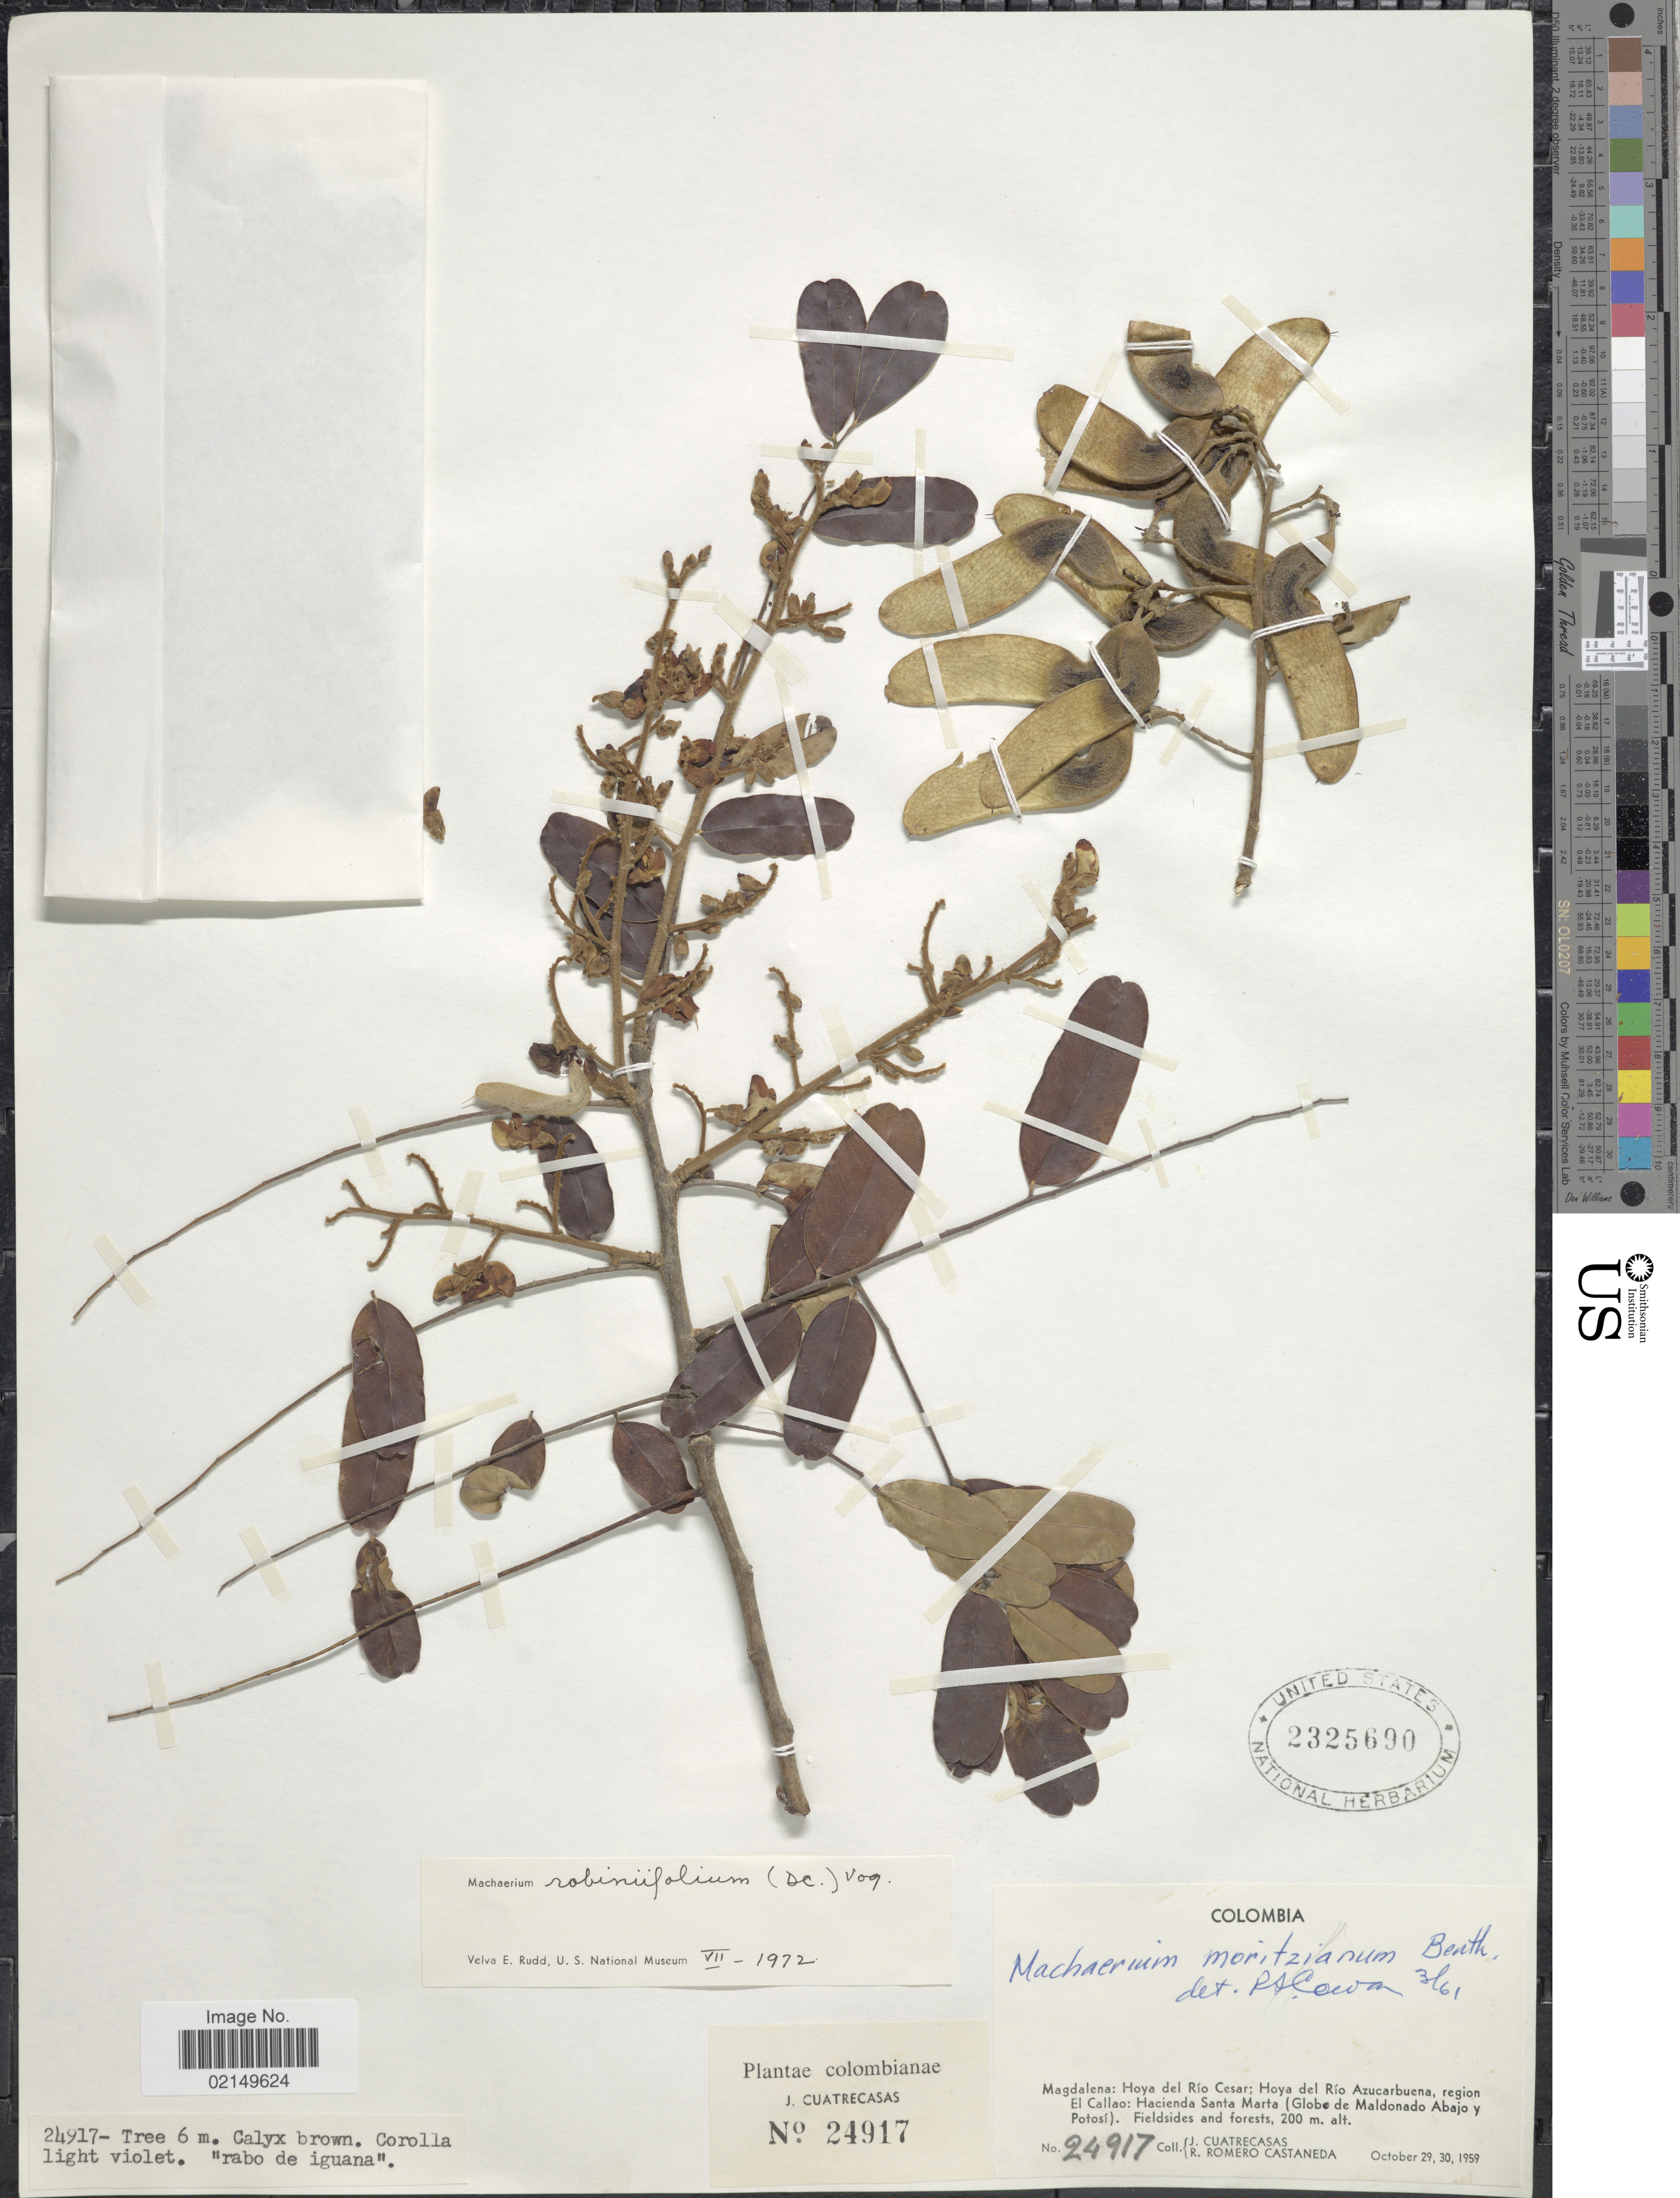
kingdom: Plantae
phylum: Tracheophyta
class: Magnoliopsida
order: Fabales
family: Fabaceae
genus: Machaerium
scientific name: Machaerium robinifolium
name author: (DC.) Vogel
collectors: J. Cuatrecasas & R. Romero Castañeda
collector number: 24917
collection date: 1959-10-29/1959-10-30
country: Colombia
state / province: Magdalena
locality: Magdalena: Hoya del Rio Cersar: Hoya del Rio Azurcarbuena, region El Callao: Hacienda Santa Marta (Globe de Maldonado Abajo y Potosi)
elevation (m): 200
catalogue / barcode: US 2325690